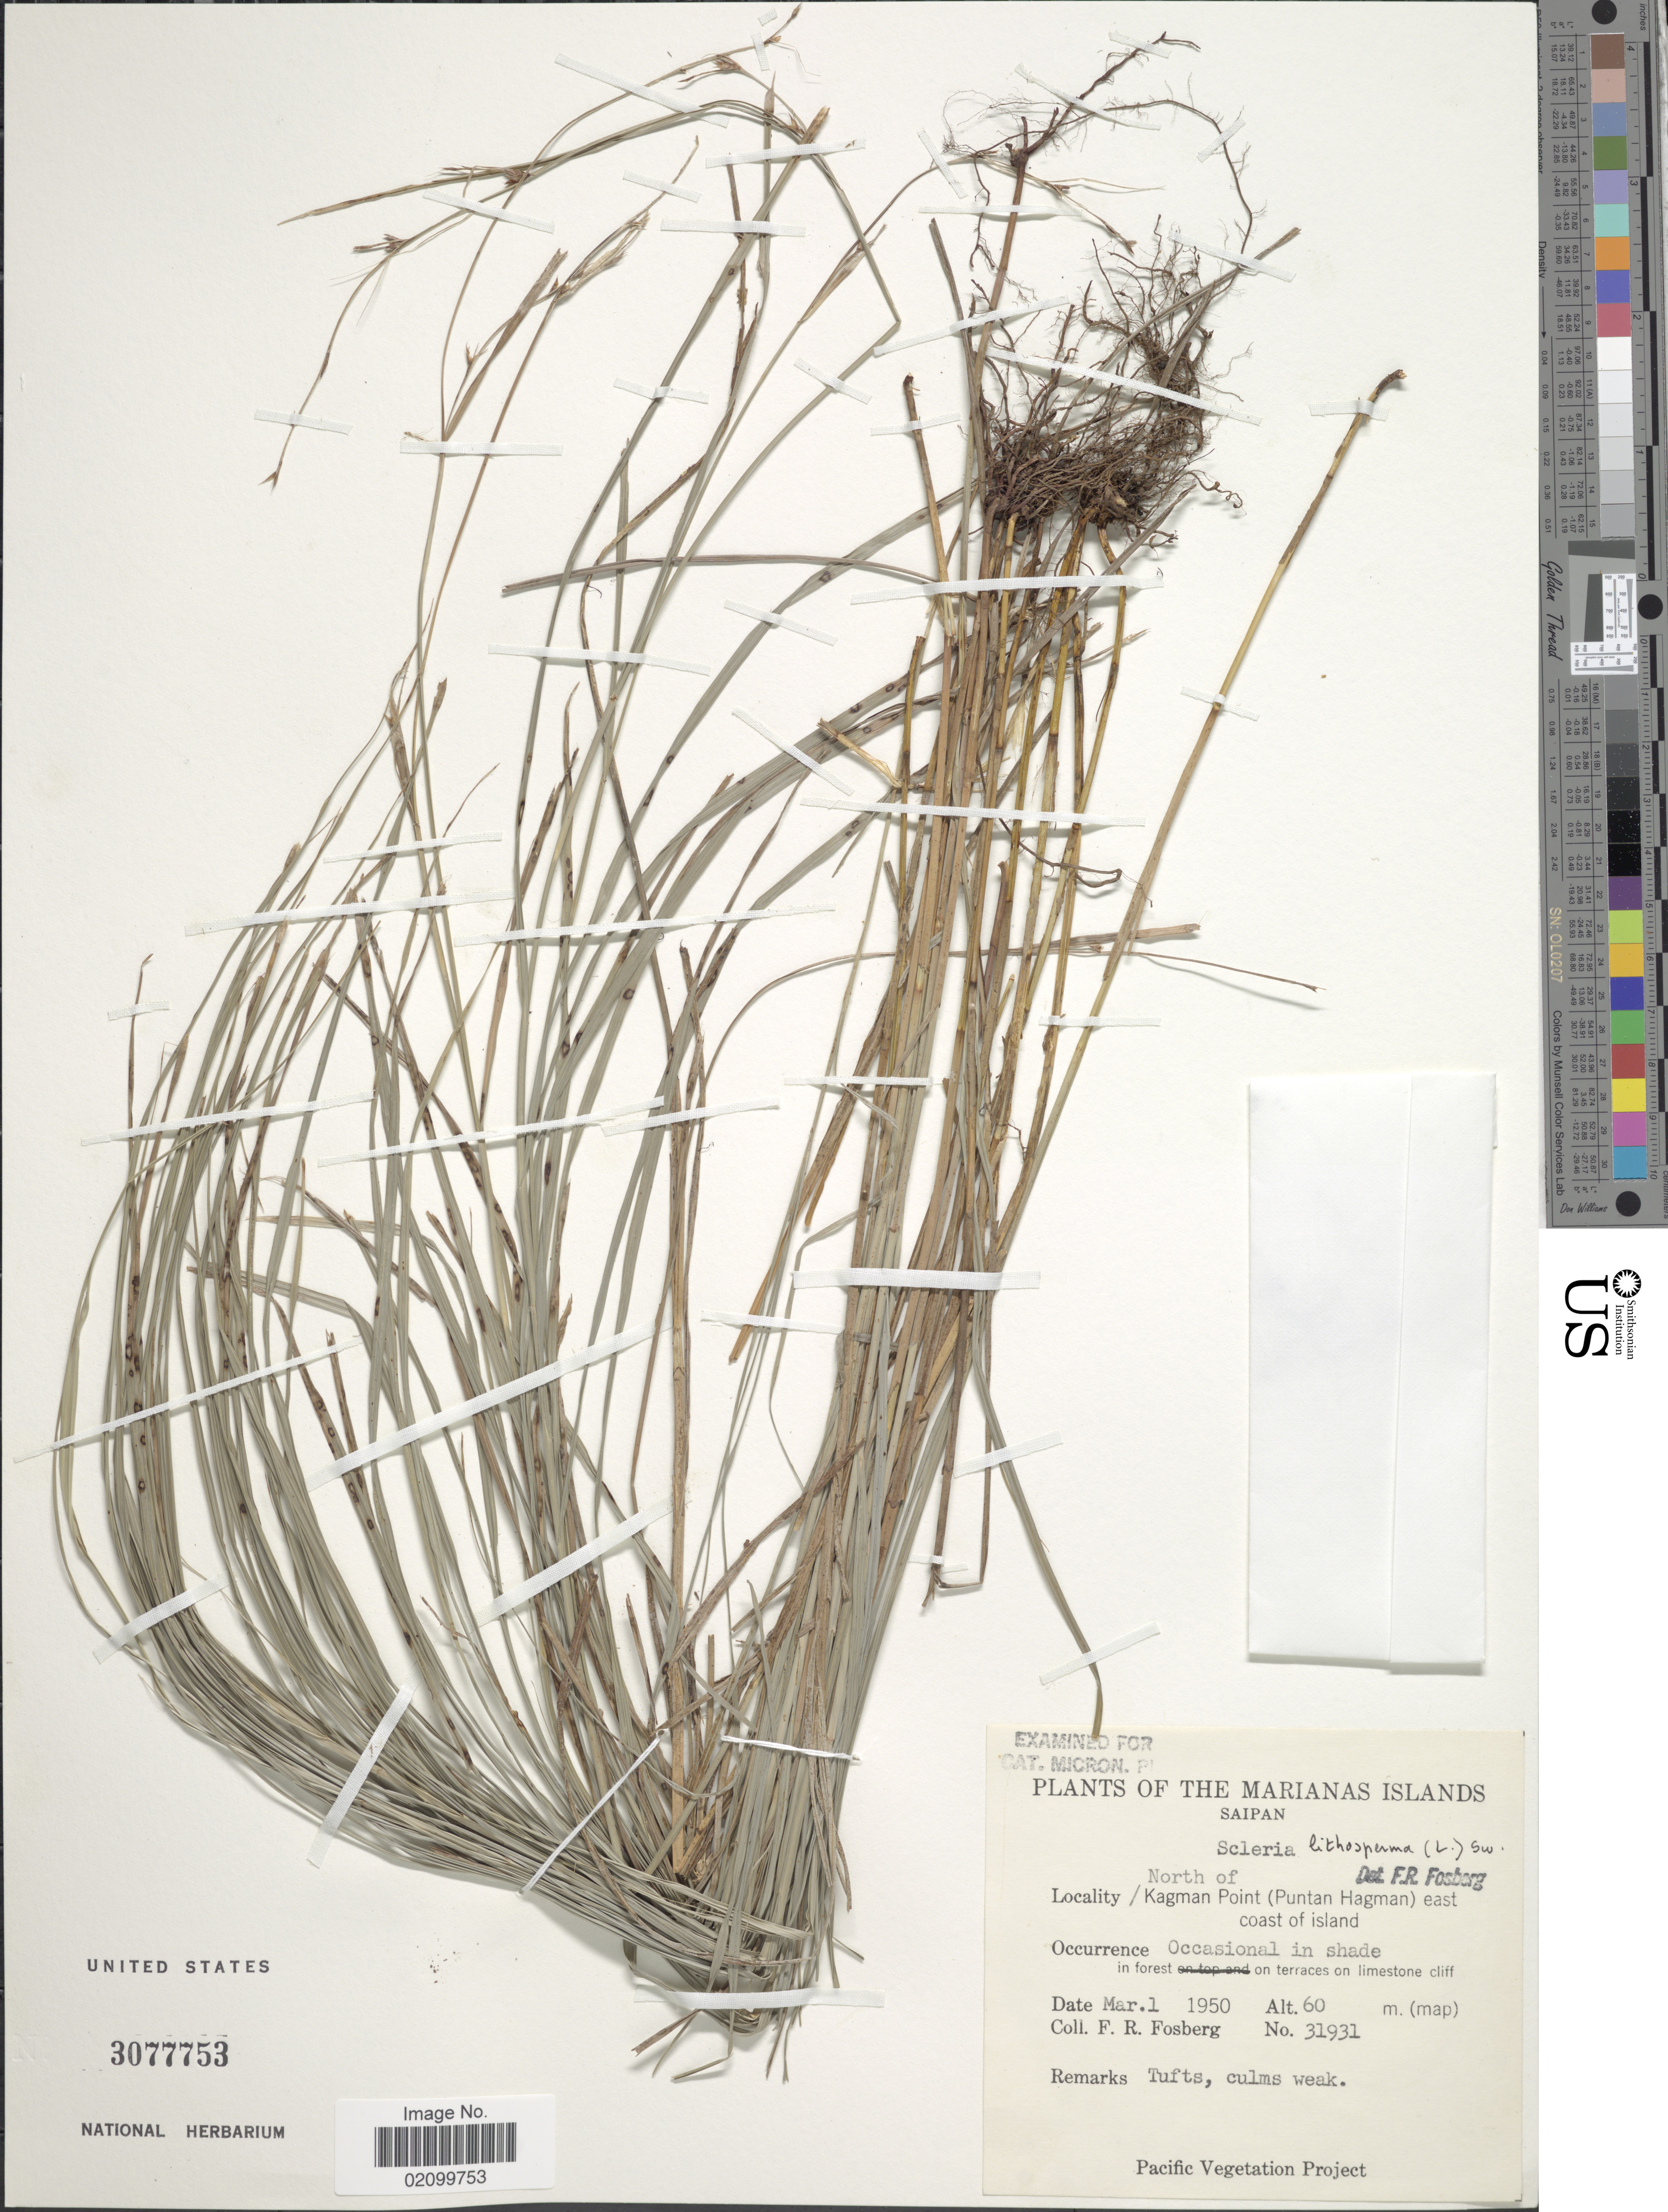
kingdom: Plantae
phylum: Tracheophyta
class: Liliopsida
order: Poales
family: Cyperaceae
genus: Scleria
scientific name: Scleria lithosperma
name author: (L.) Sw.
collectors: F. R. Fosberg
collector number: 31931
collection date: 1950-03-01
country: Northern Mariana Islands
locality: Marianas Islands. Saipan, North of Kagman Point (Puntan Hagman) east coast of island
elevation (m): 60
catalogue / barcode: US 3077753